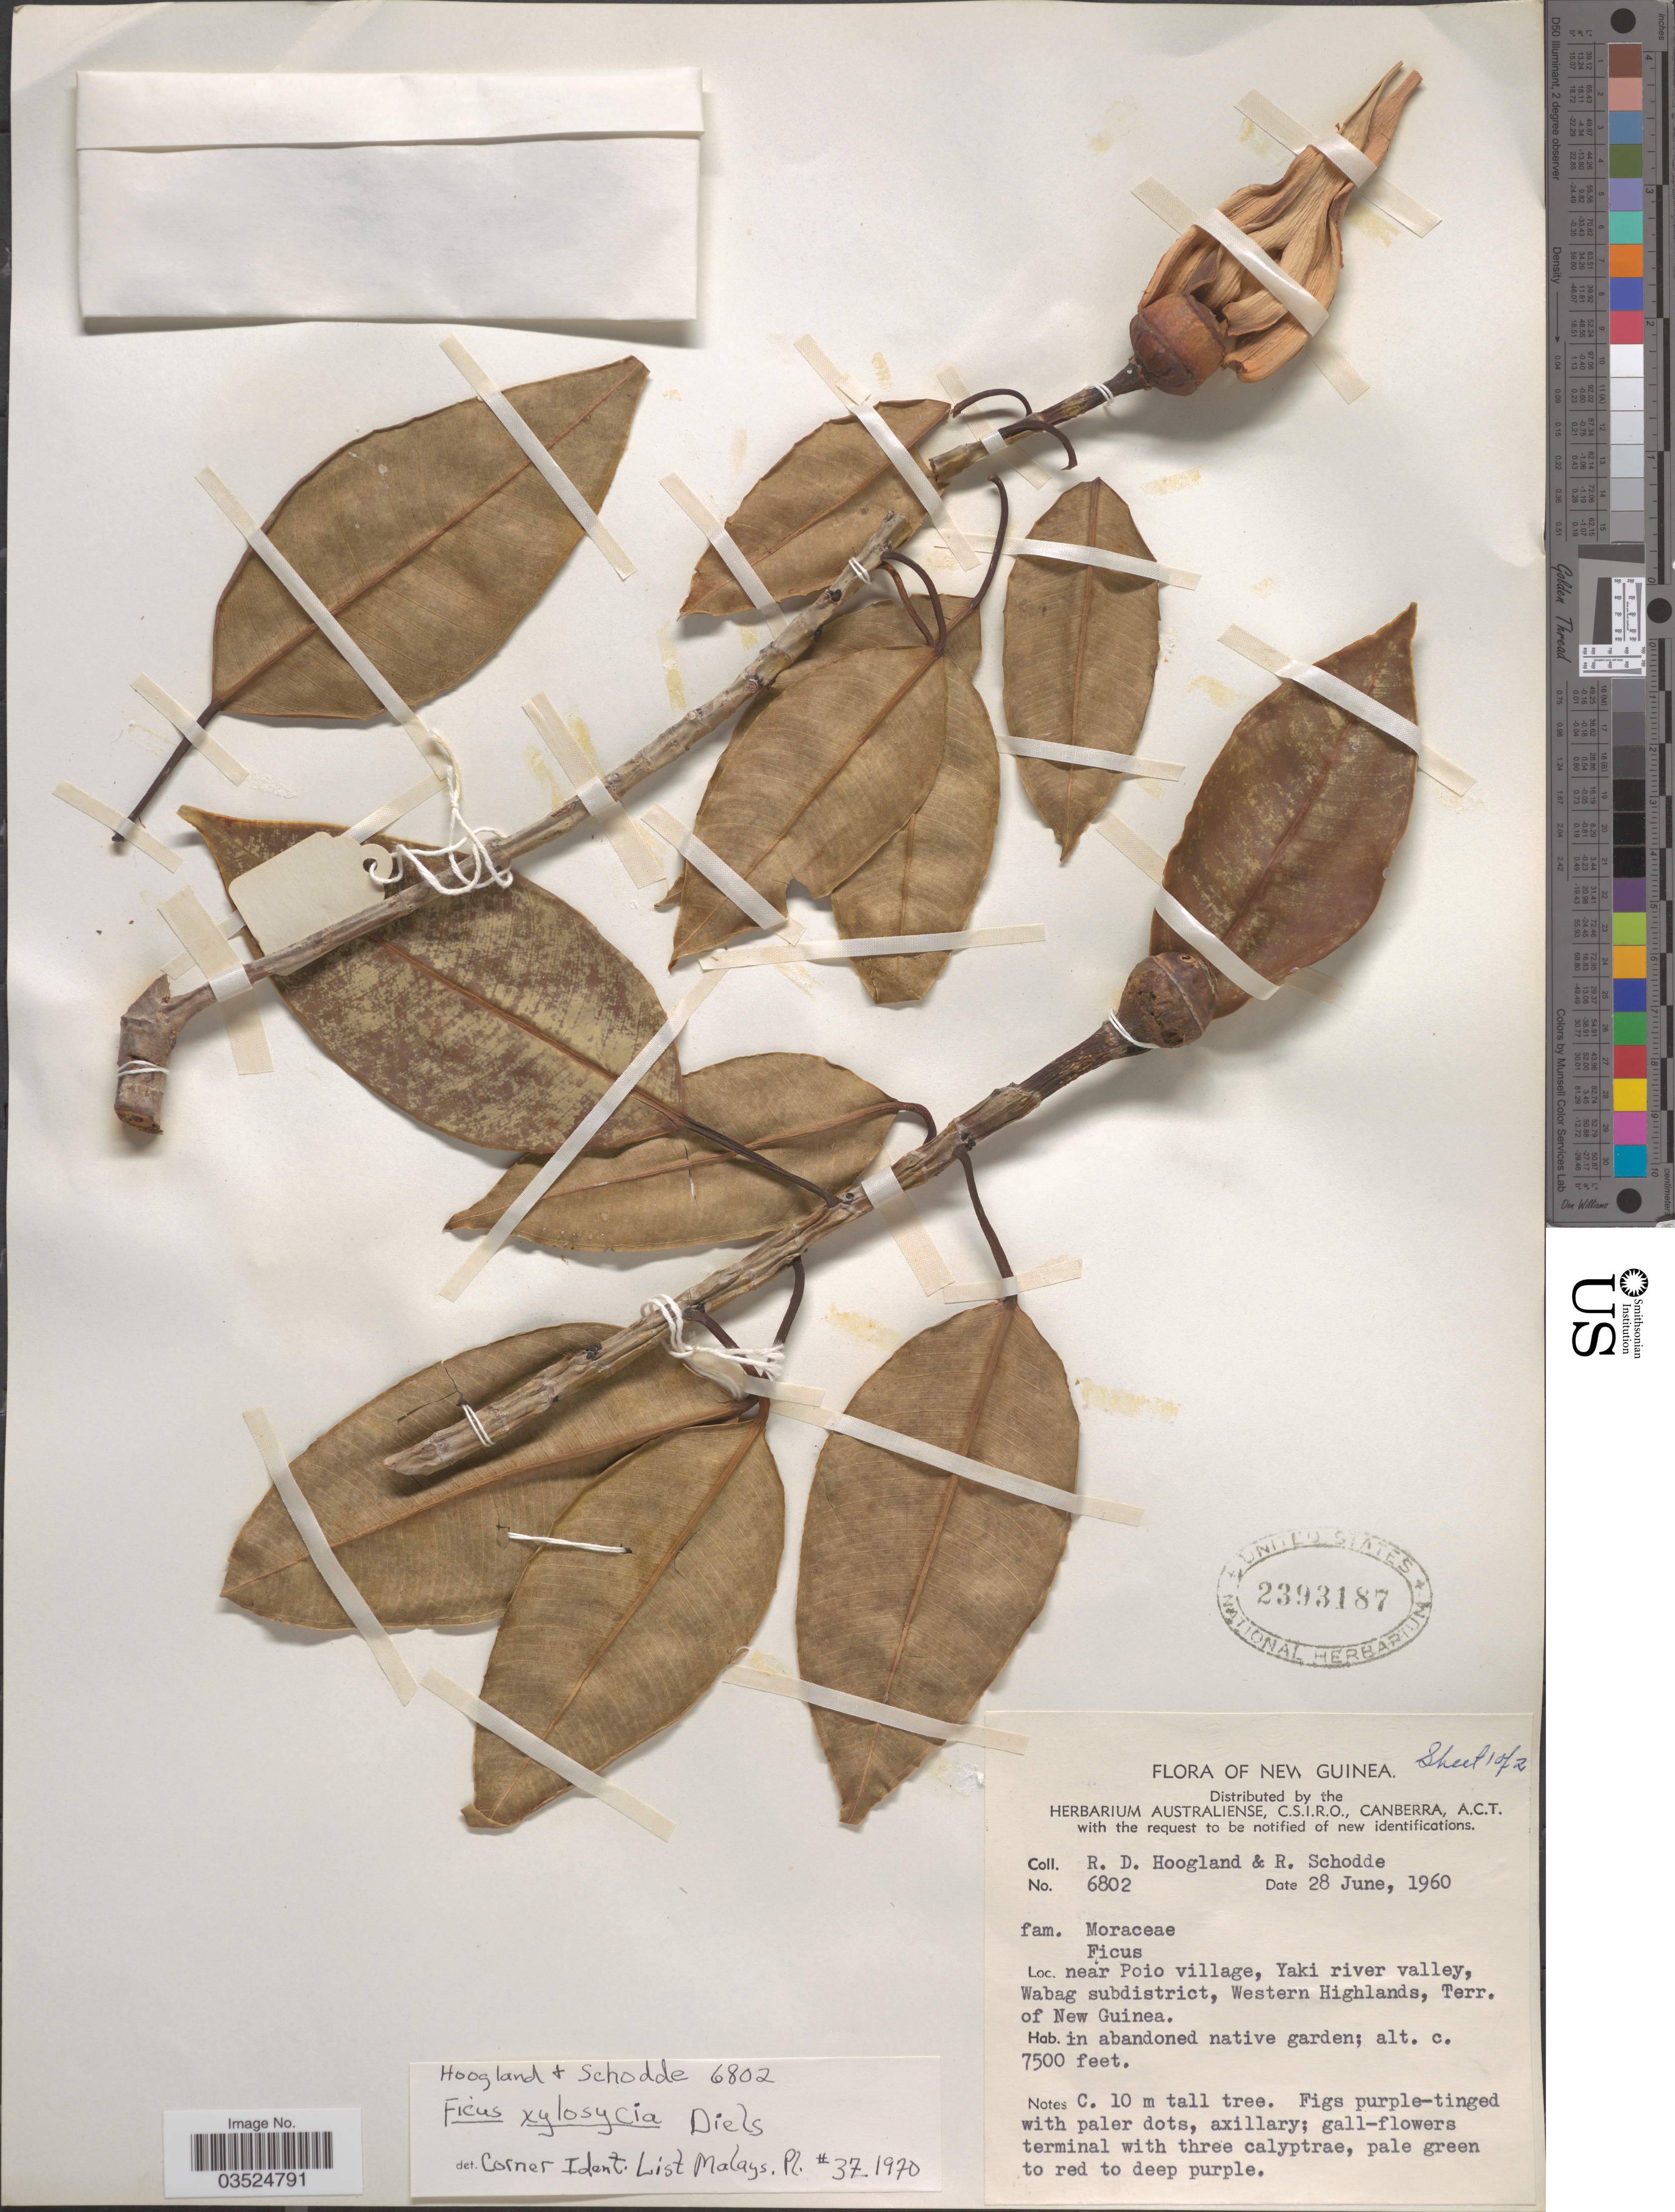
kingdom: Plantae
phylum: Tracheophyta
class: Magnoliopsida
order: Rosales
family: Moraceae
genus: Ficus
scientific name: Ficus xylosycia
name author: Diels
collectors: R. D. Hoogland & R. Schodde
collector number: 6802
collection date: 1960-06-28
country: Papua New Guinea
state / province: Western Highlands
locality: New Guinea. Near Poio village, Yaki river valley, Wabag subdistrict, Terr. of New Guinea. In abandoned native garden.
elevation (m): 2286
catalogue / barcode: US 2393187